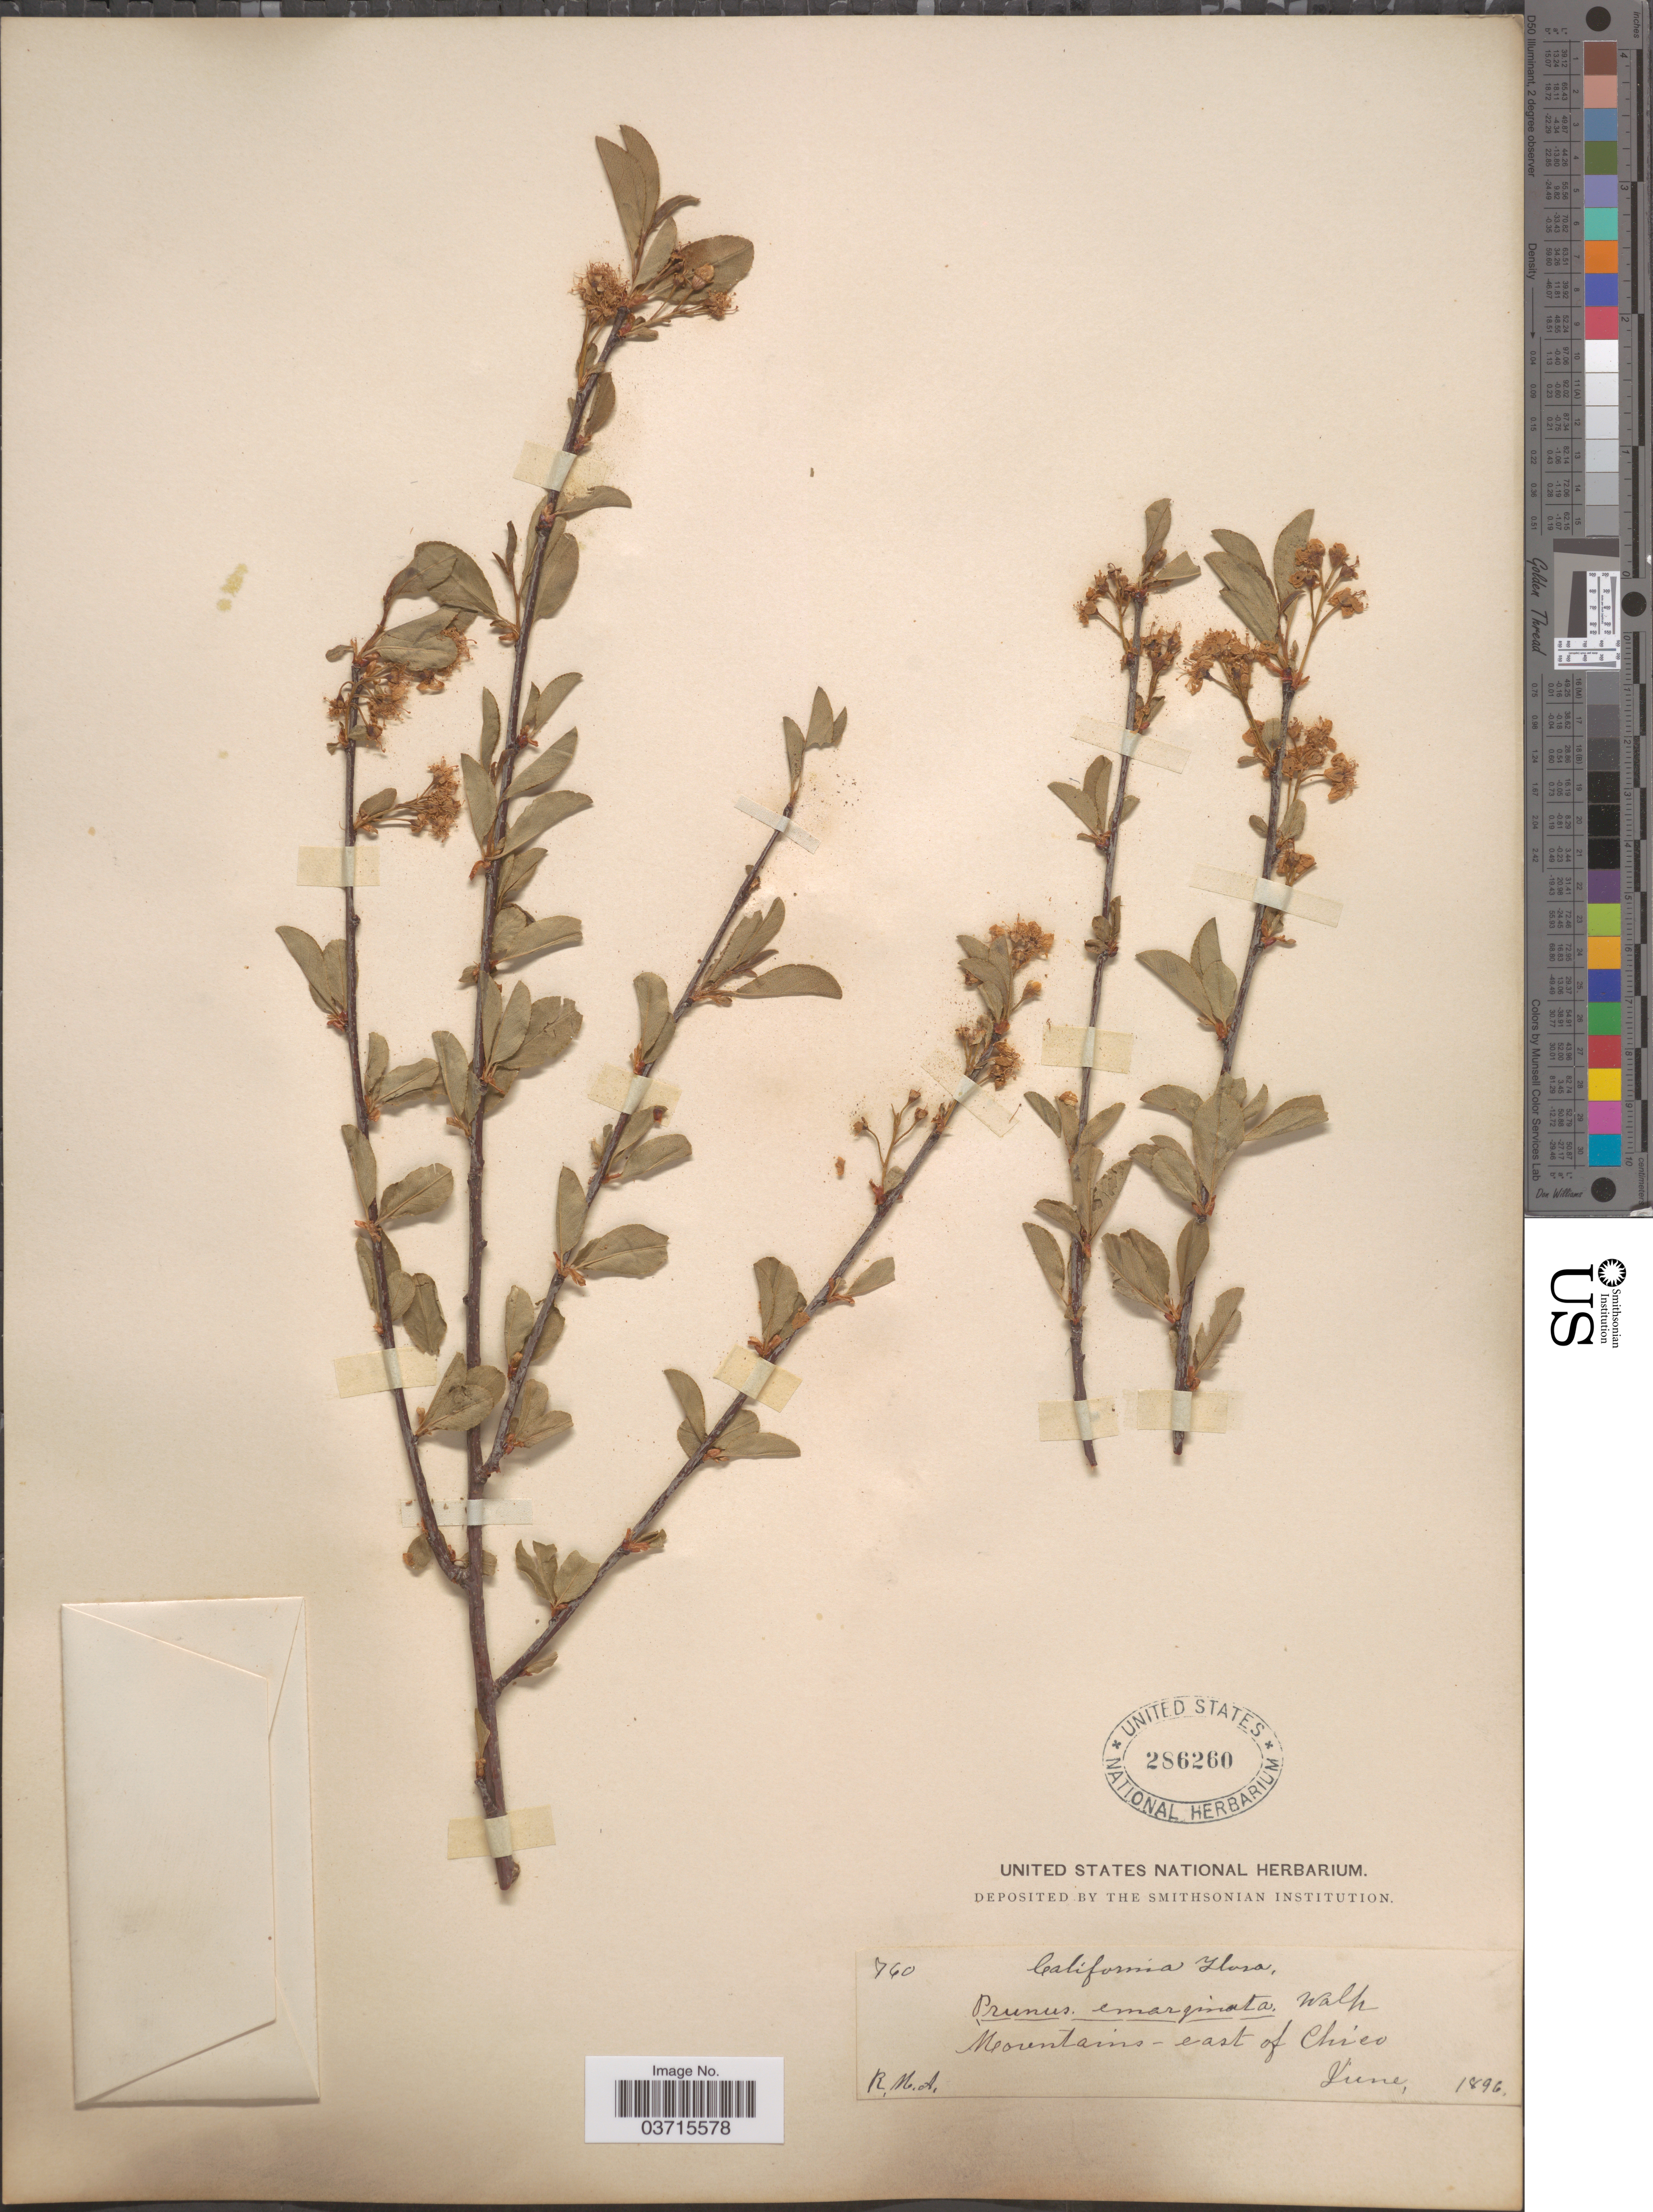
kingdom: Plantae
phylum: Tracheophyta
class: Magnoliopsida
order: Rosales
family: Rosaceae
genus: Prunus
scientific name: Prunus emarginata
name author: (Douglas ex Hook.) Eaton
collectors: R. M. A.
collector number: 760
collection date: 1896-06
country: United States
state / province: California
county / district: Butte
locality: Mountains east of Chico.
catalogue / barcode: US 286260